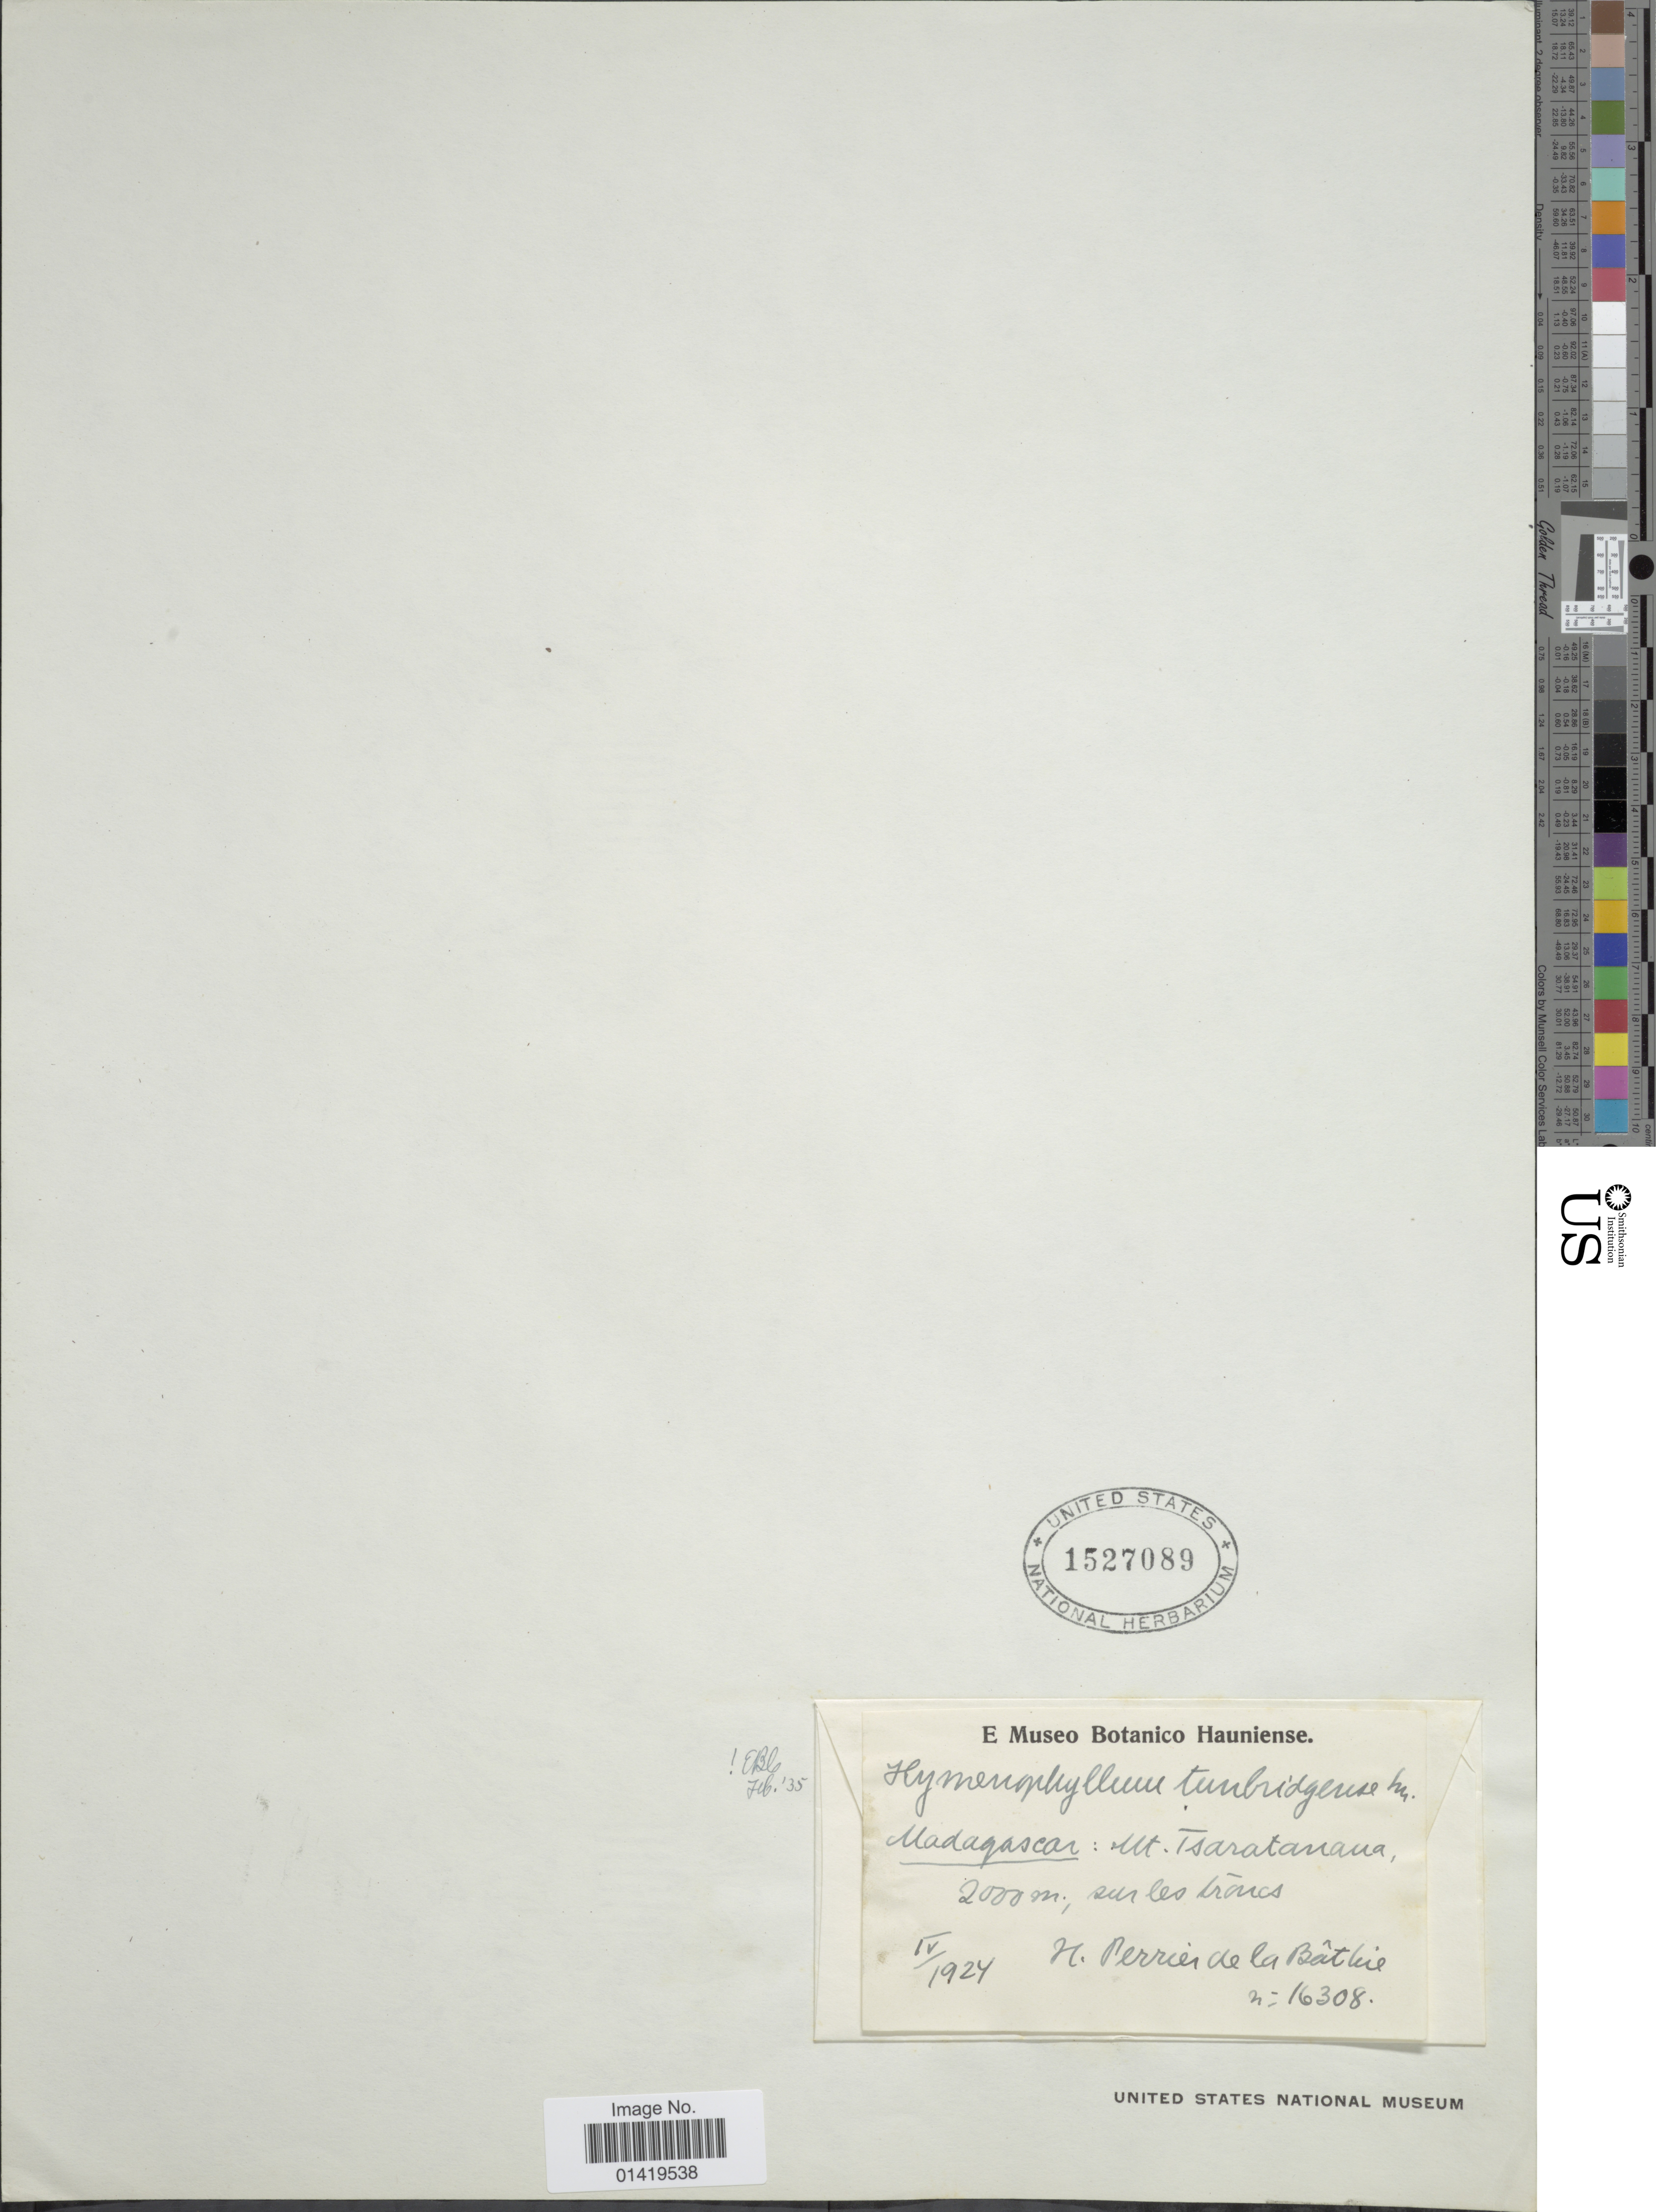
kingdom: Plantae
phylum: Tracheophyta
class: Polypodiopsida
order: Hymenophyllales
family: Hymenophyllaceae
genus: Hymenophyllum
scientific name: Hymenophyllum tunbrigense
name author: (L.) Small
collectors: H. Perrier de la Bâthie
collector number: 16308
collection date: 1924-01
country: Madagascar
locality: Mt. Tsaratanana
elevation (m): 2000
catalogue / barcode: US 1527089